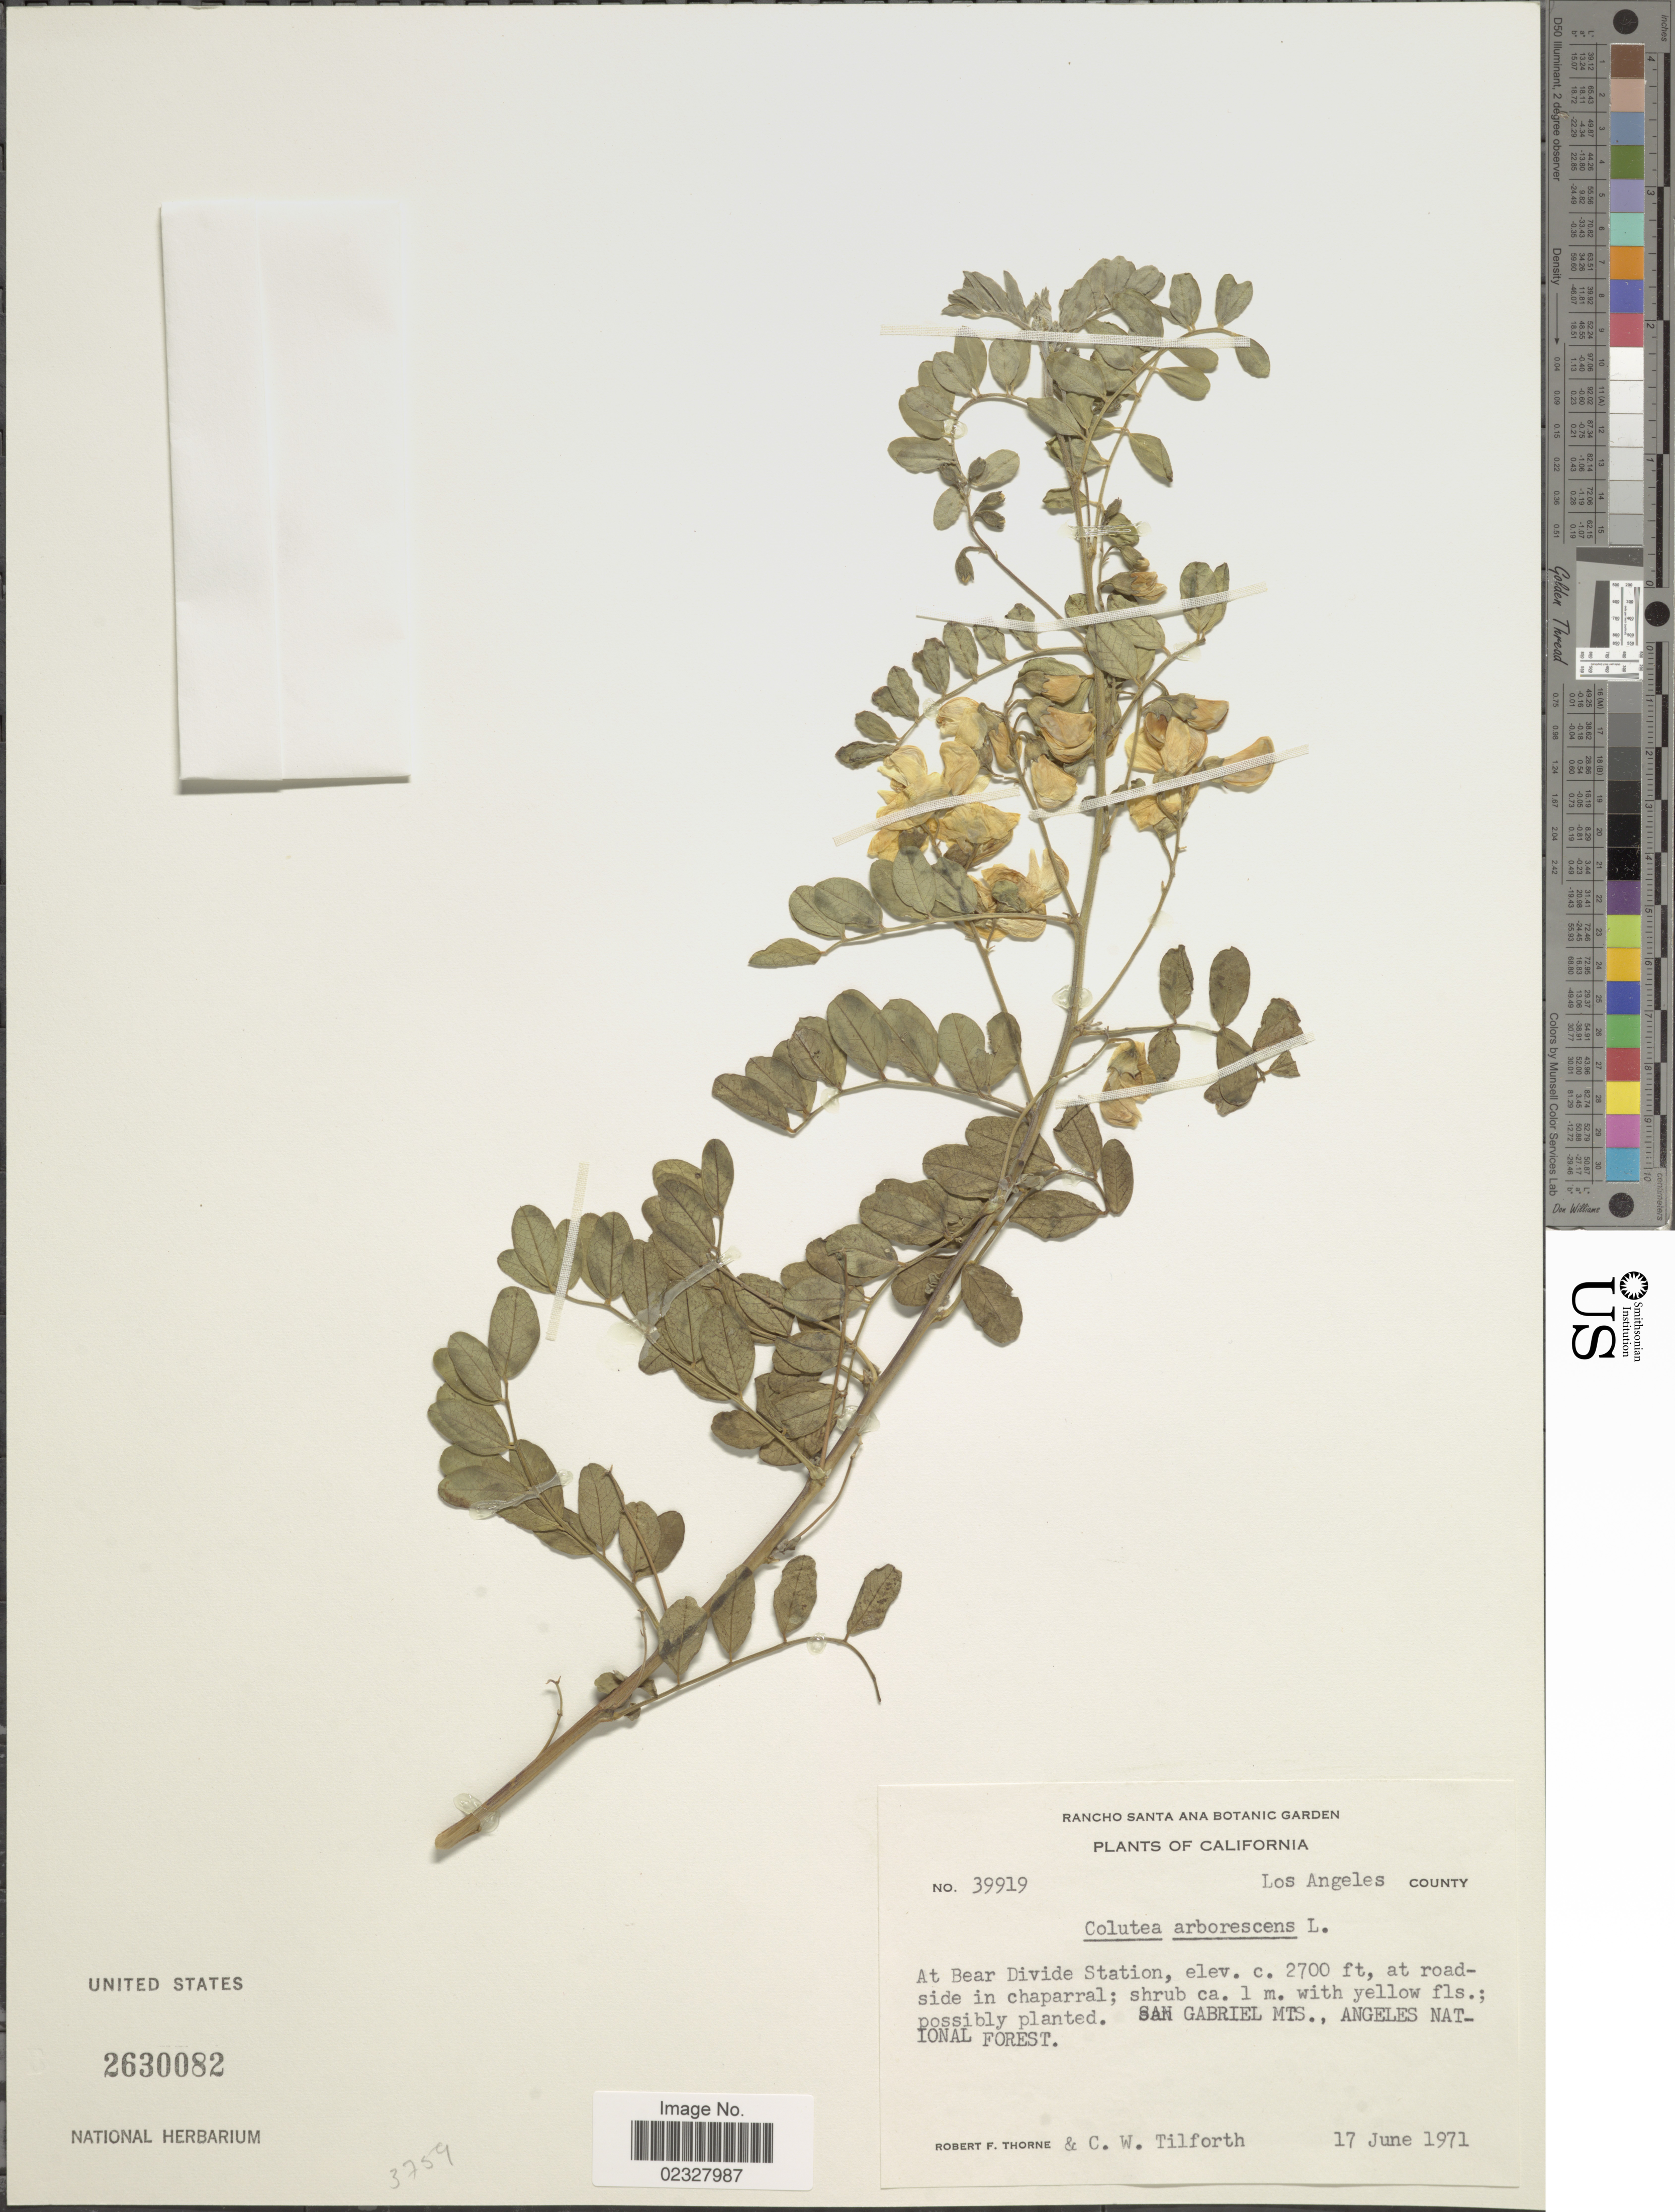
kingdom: Plantae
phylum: Tracheophyta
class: Magnoliopsida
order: Fabales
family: Fabaceae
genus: Colutea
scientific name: Colutea arborescens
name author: L.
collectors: R. F. Thorne & C. Tilforth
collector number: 39919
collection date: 1971-06-17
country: United States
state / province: California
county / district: Los Angeles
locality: Los Angeles County, At Bear Divide Station, at roadside in chaparral, San Gabriel Mts, Angeles National Forest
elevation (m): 823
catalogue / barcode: US 2630082